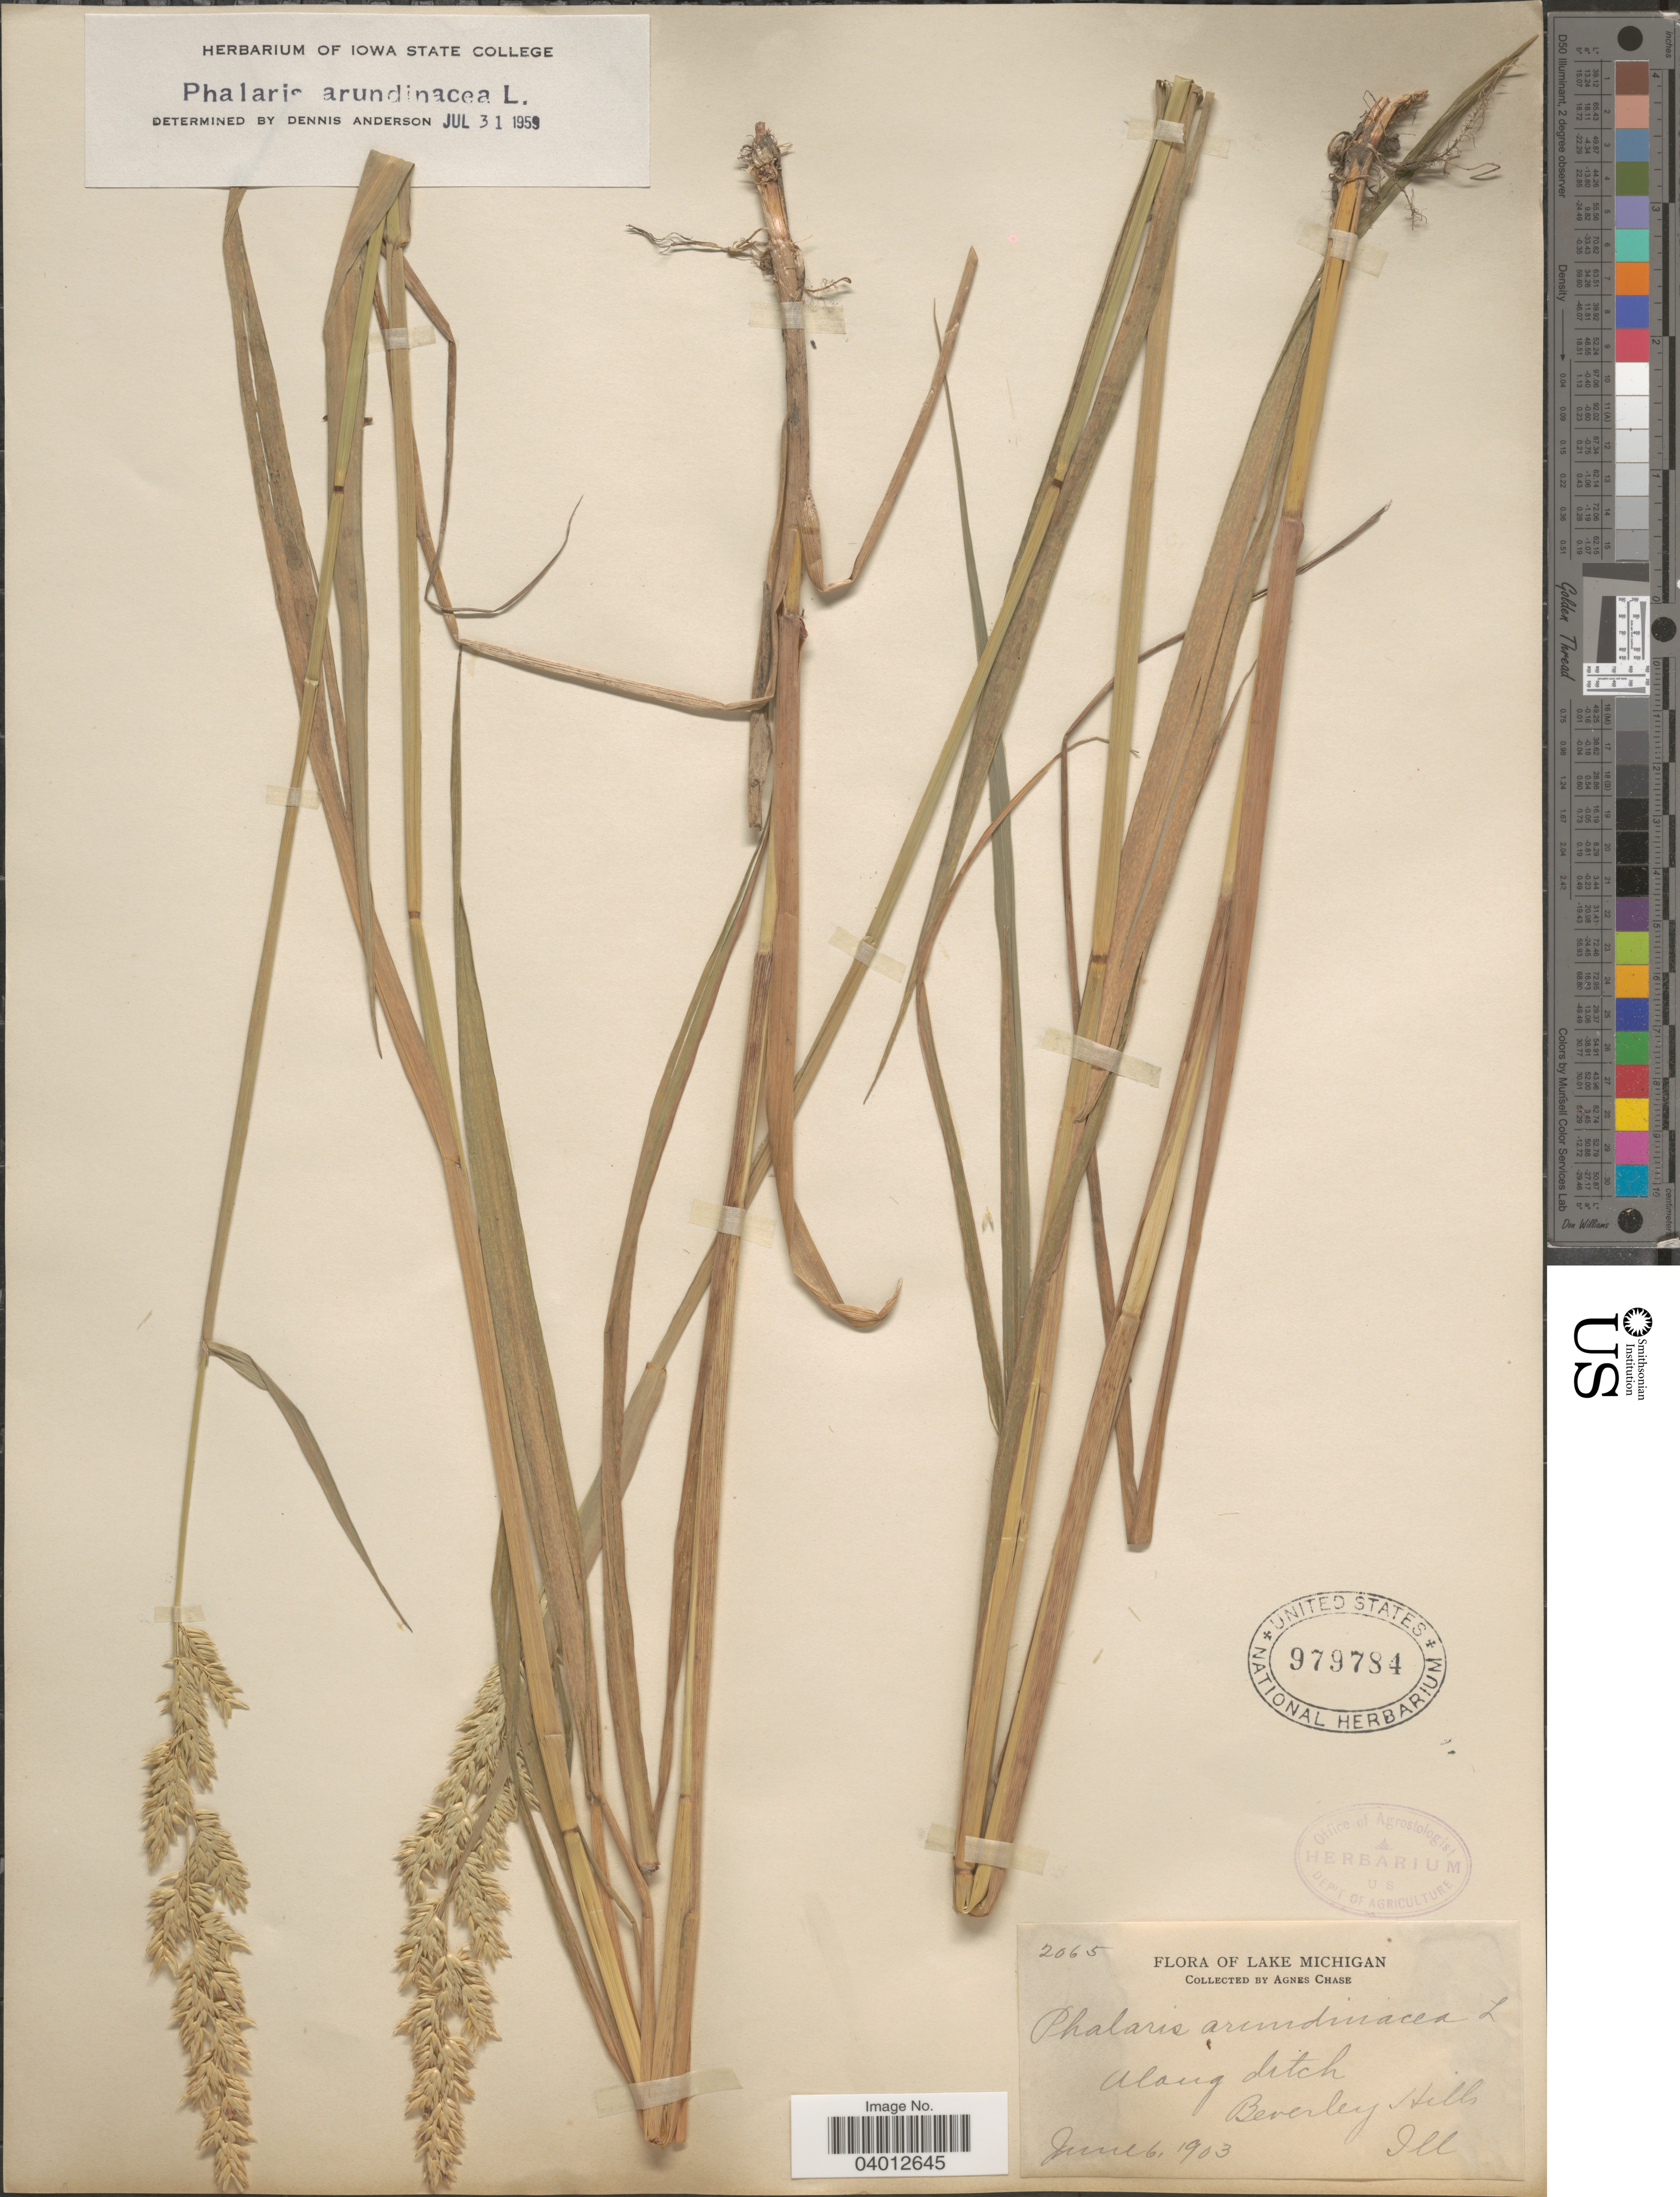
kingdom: Plantae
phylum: Tracheophyta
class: Liliopsida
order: Poales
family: Poaceae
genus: Phalaris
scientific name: Phalaris arundinacea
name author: L.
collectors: A. Chase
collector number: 2065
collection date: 1903-06-06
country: United States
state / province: Illinois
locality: Lake Michigan. Beverley Hills.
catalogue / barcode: US 979784